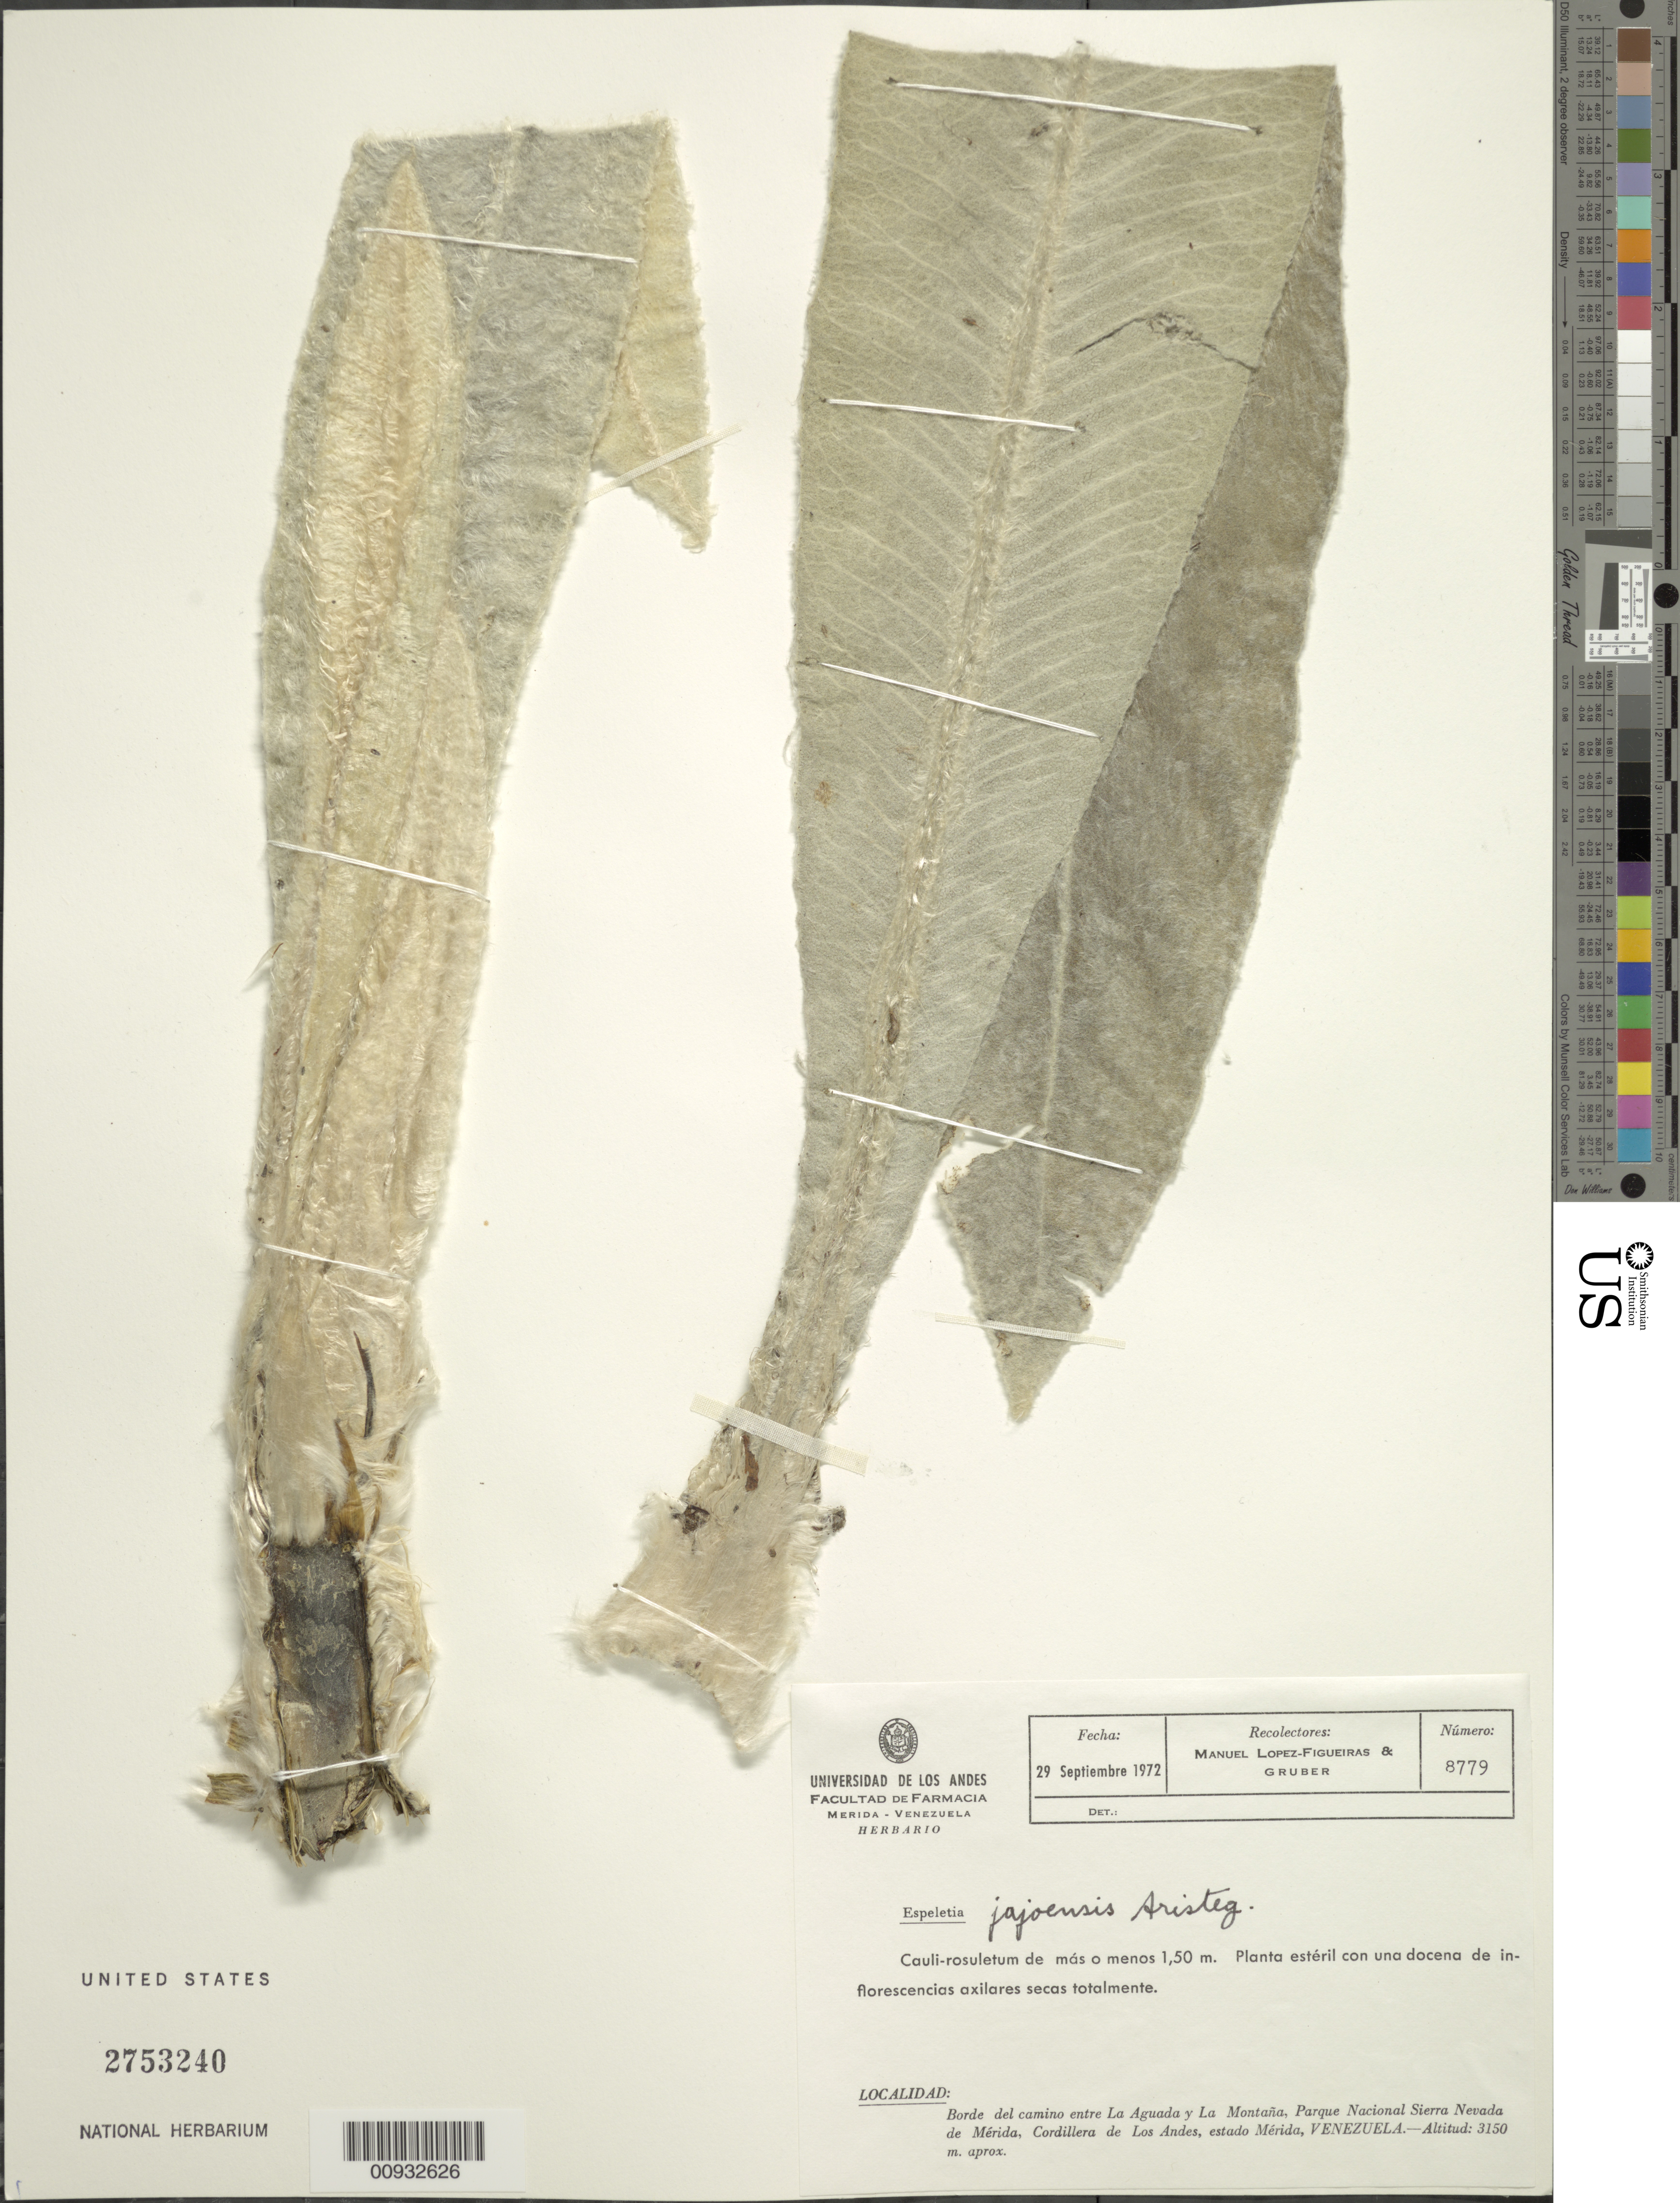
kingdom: Plantae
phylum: Tracheophyta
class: Magnoliopsida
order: Asterales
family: Asteraceae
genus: Espeletia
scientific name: Espeletia jajoensis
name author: Aristeg.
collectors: M. López Figueiras & -. Gruber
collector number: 8779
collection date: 1972-09-29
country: Venezuela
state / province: Mérida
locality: Borde del camino entre La Aguada y La Montana, parque Nacional Sierra Nevada de Merida, Cordillera de Los Andes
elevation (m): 3150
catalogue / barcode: US 2753240